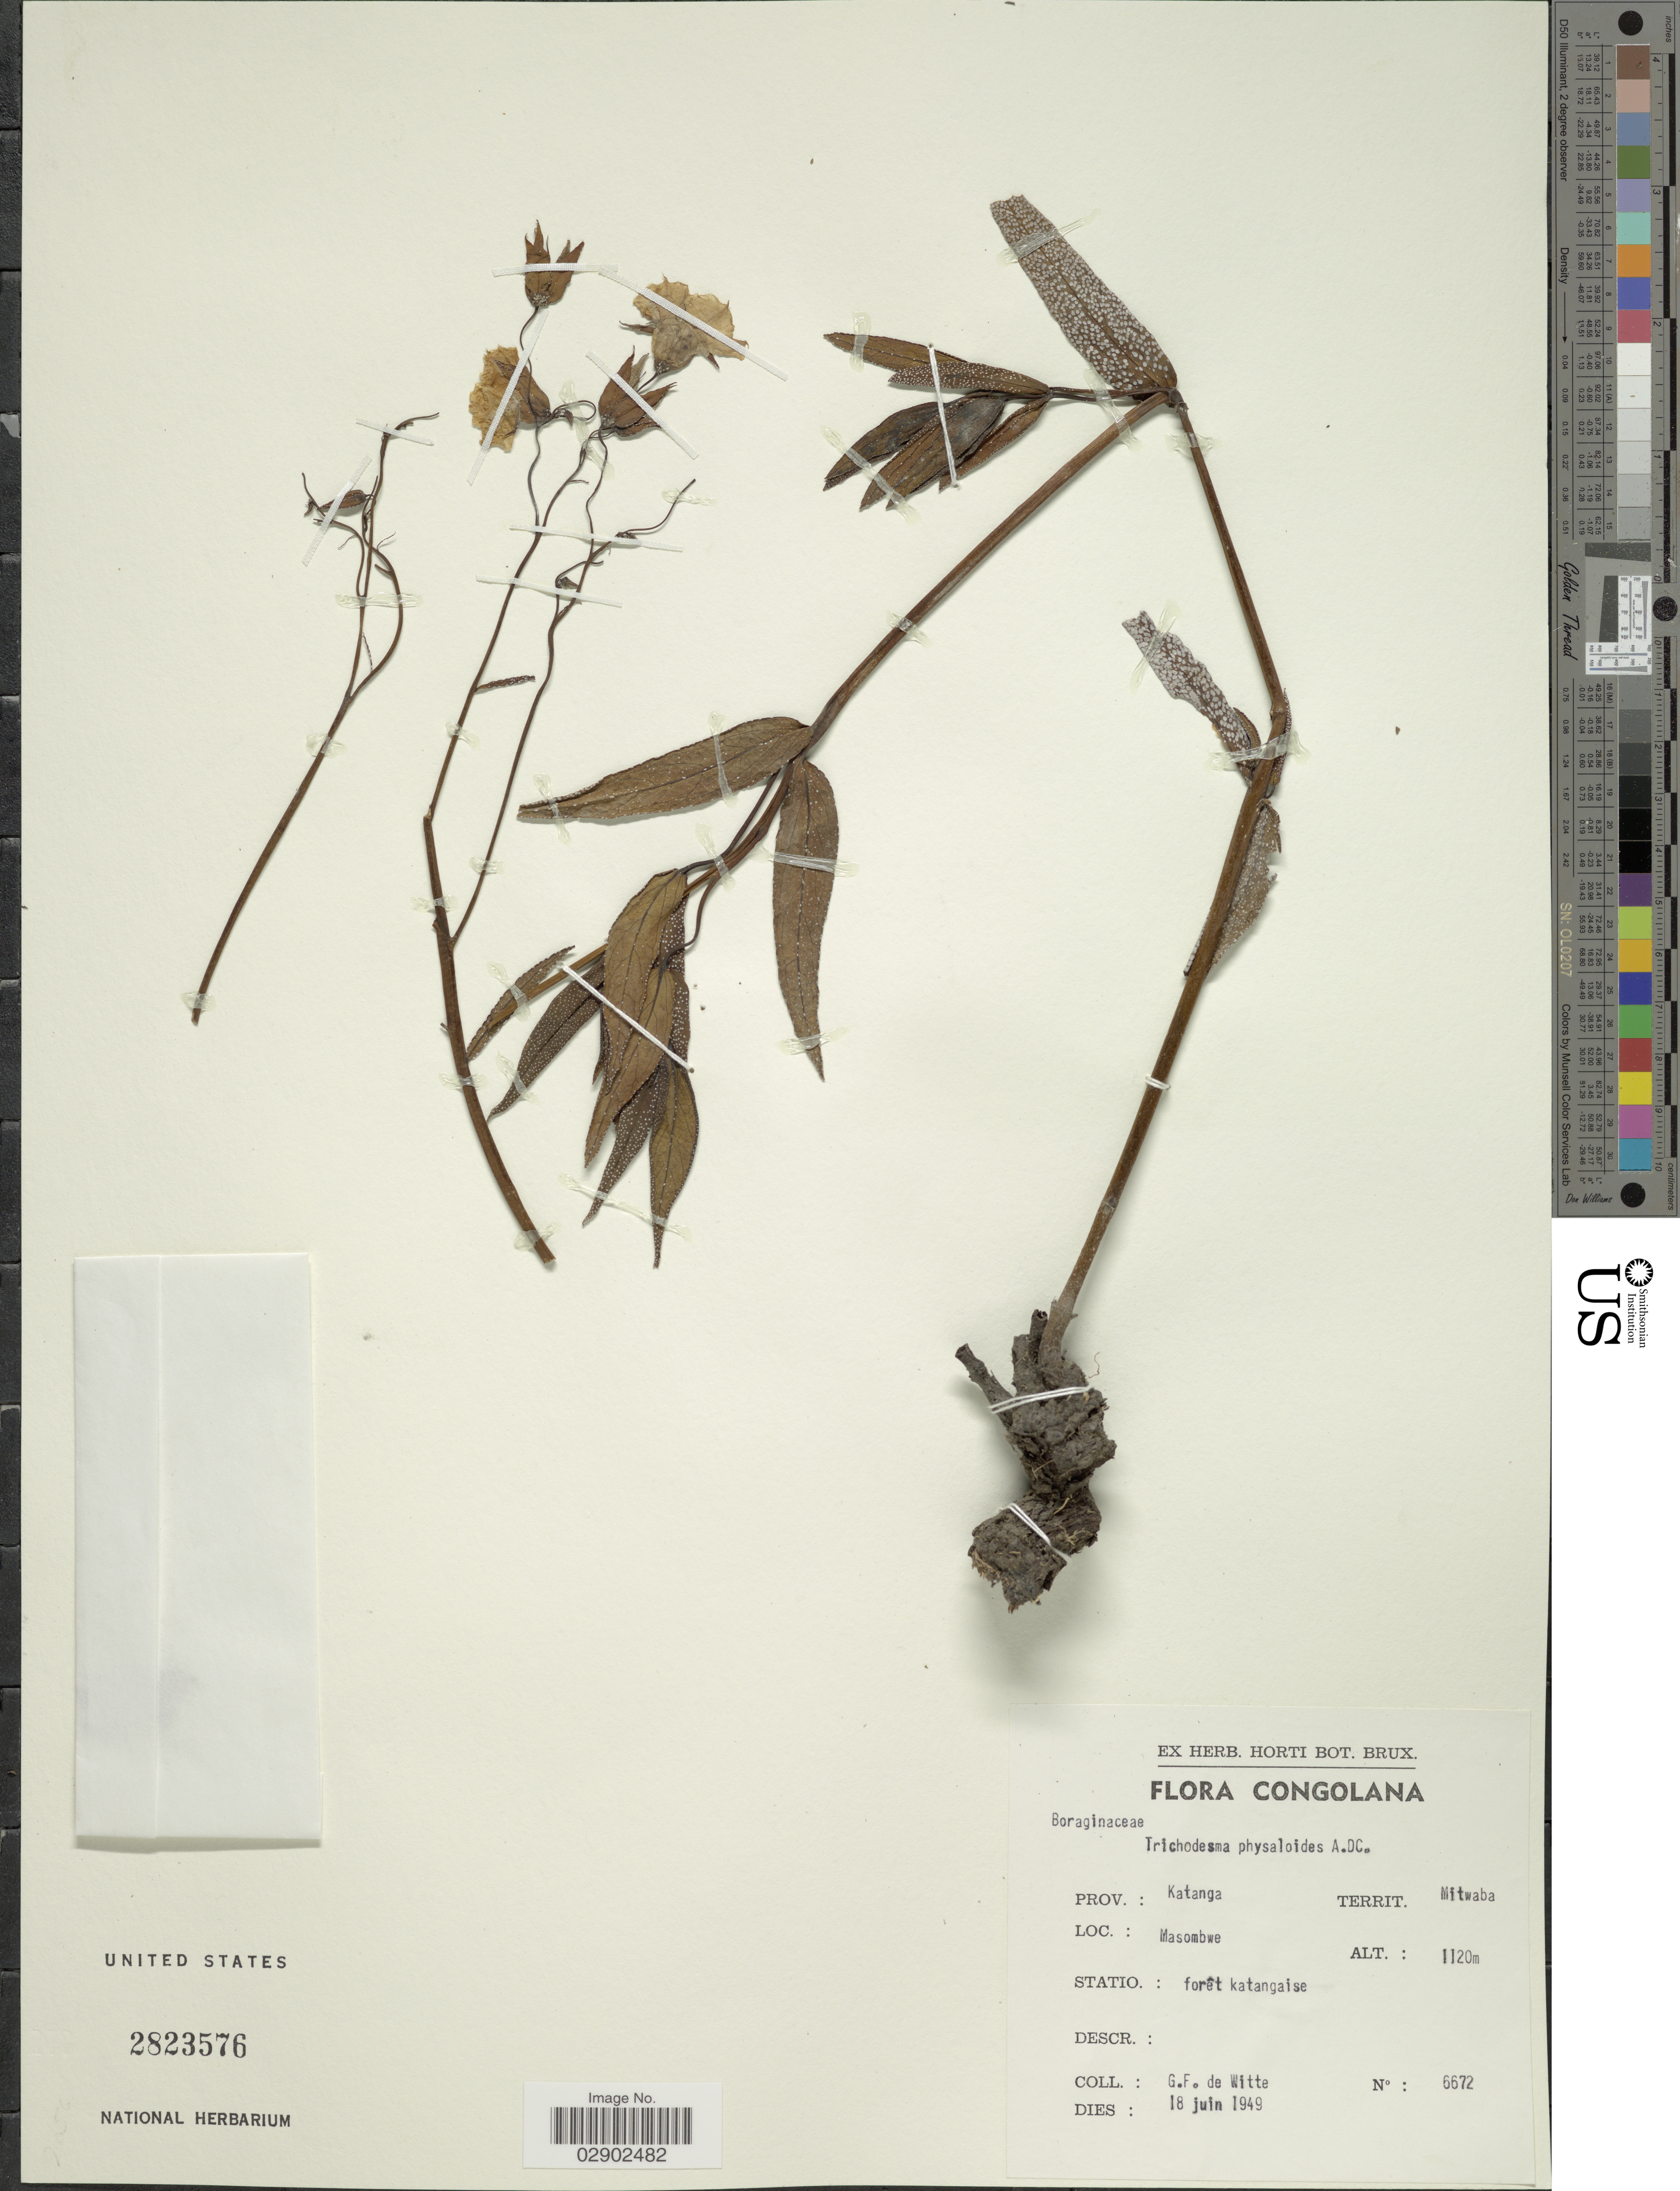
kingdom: Plantae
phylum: Tracheophyta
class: Magnoliopsida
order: Boraginales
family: Boraginaceae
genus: Trichodesma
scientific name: Trichodesma physaloides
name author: (Fenzl) A. DC.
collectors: G. F. Witte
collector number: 6672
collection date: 1949-06-18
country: Congo, Democratic Republic of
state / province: Haut-Katanga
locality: Congolana. Territ. Mitwaba. Masombwe.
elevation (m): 1120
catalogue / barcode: US 2823576